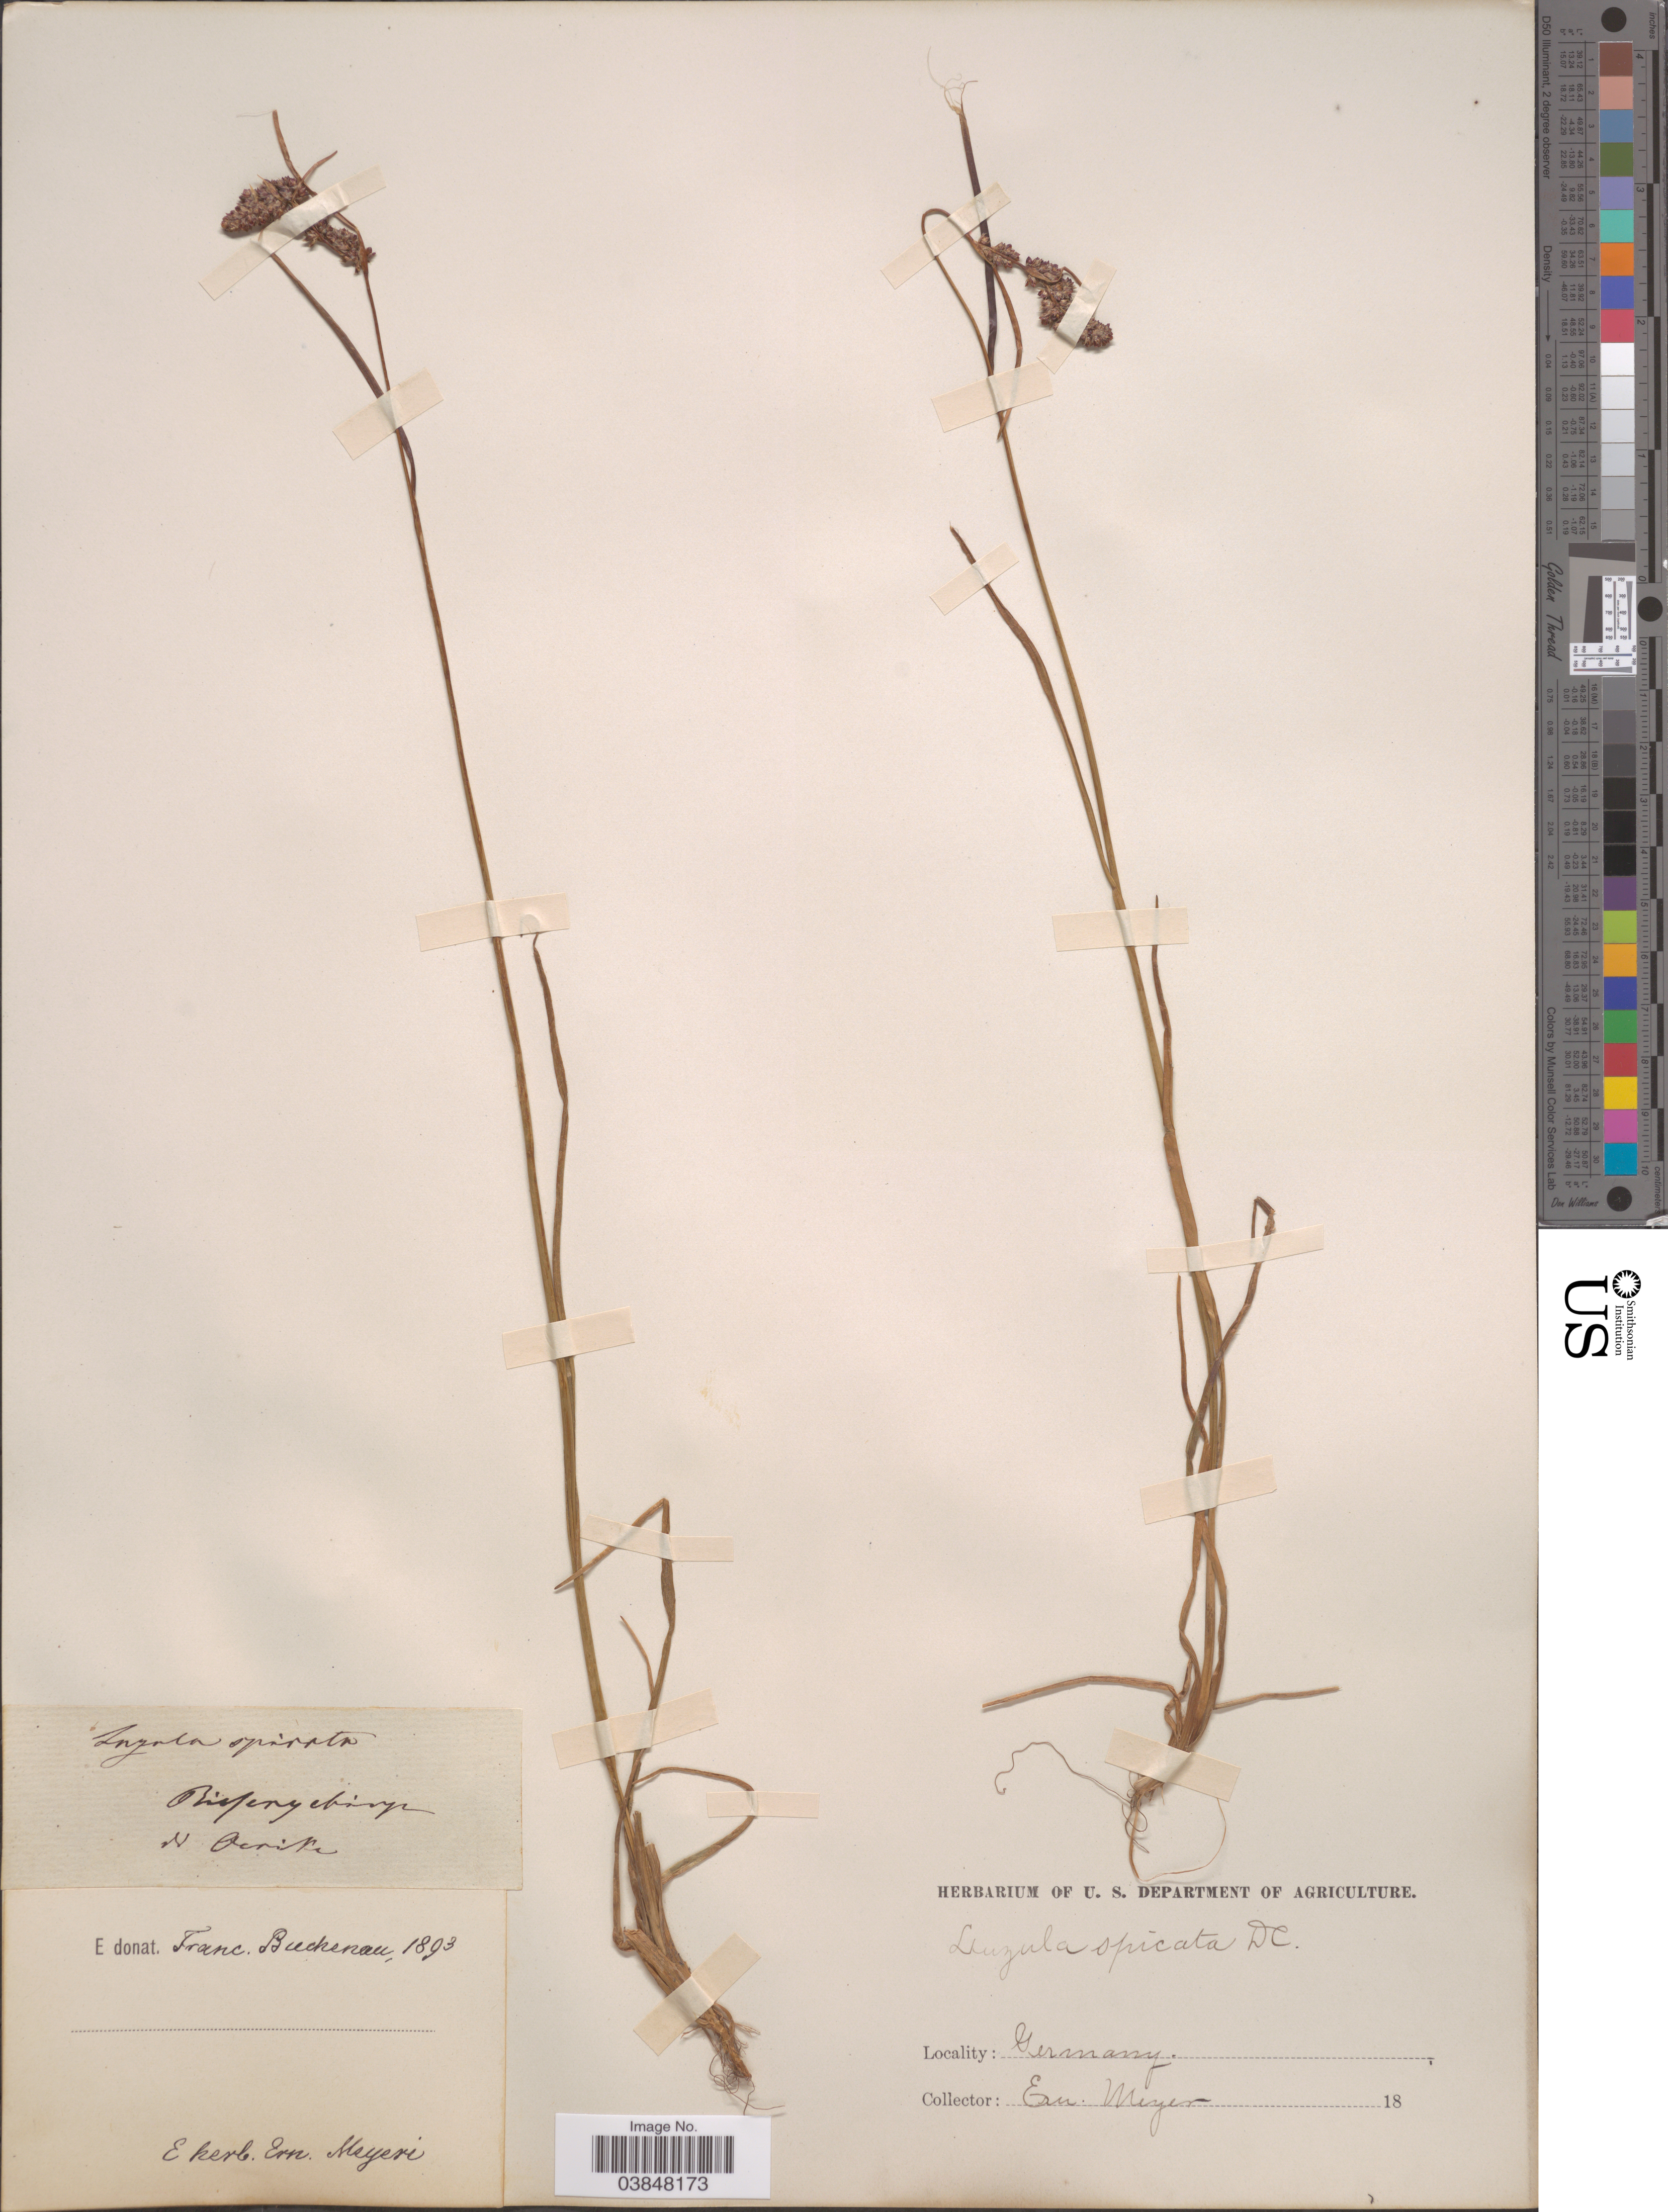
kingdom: Plantae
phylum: Tracheophyta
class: Liliopsida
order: Poales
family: Juncaceae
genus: Luzula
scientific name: Luzula spicata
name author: (L.) DC.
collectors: E. H. F. Meyer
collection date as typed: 18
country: Germany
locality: Riefergebirge [interpreted].